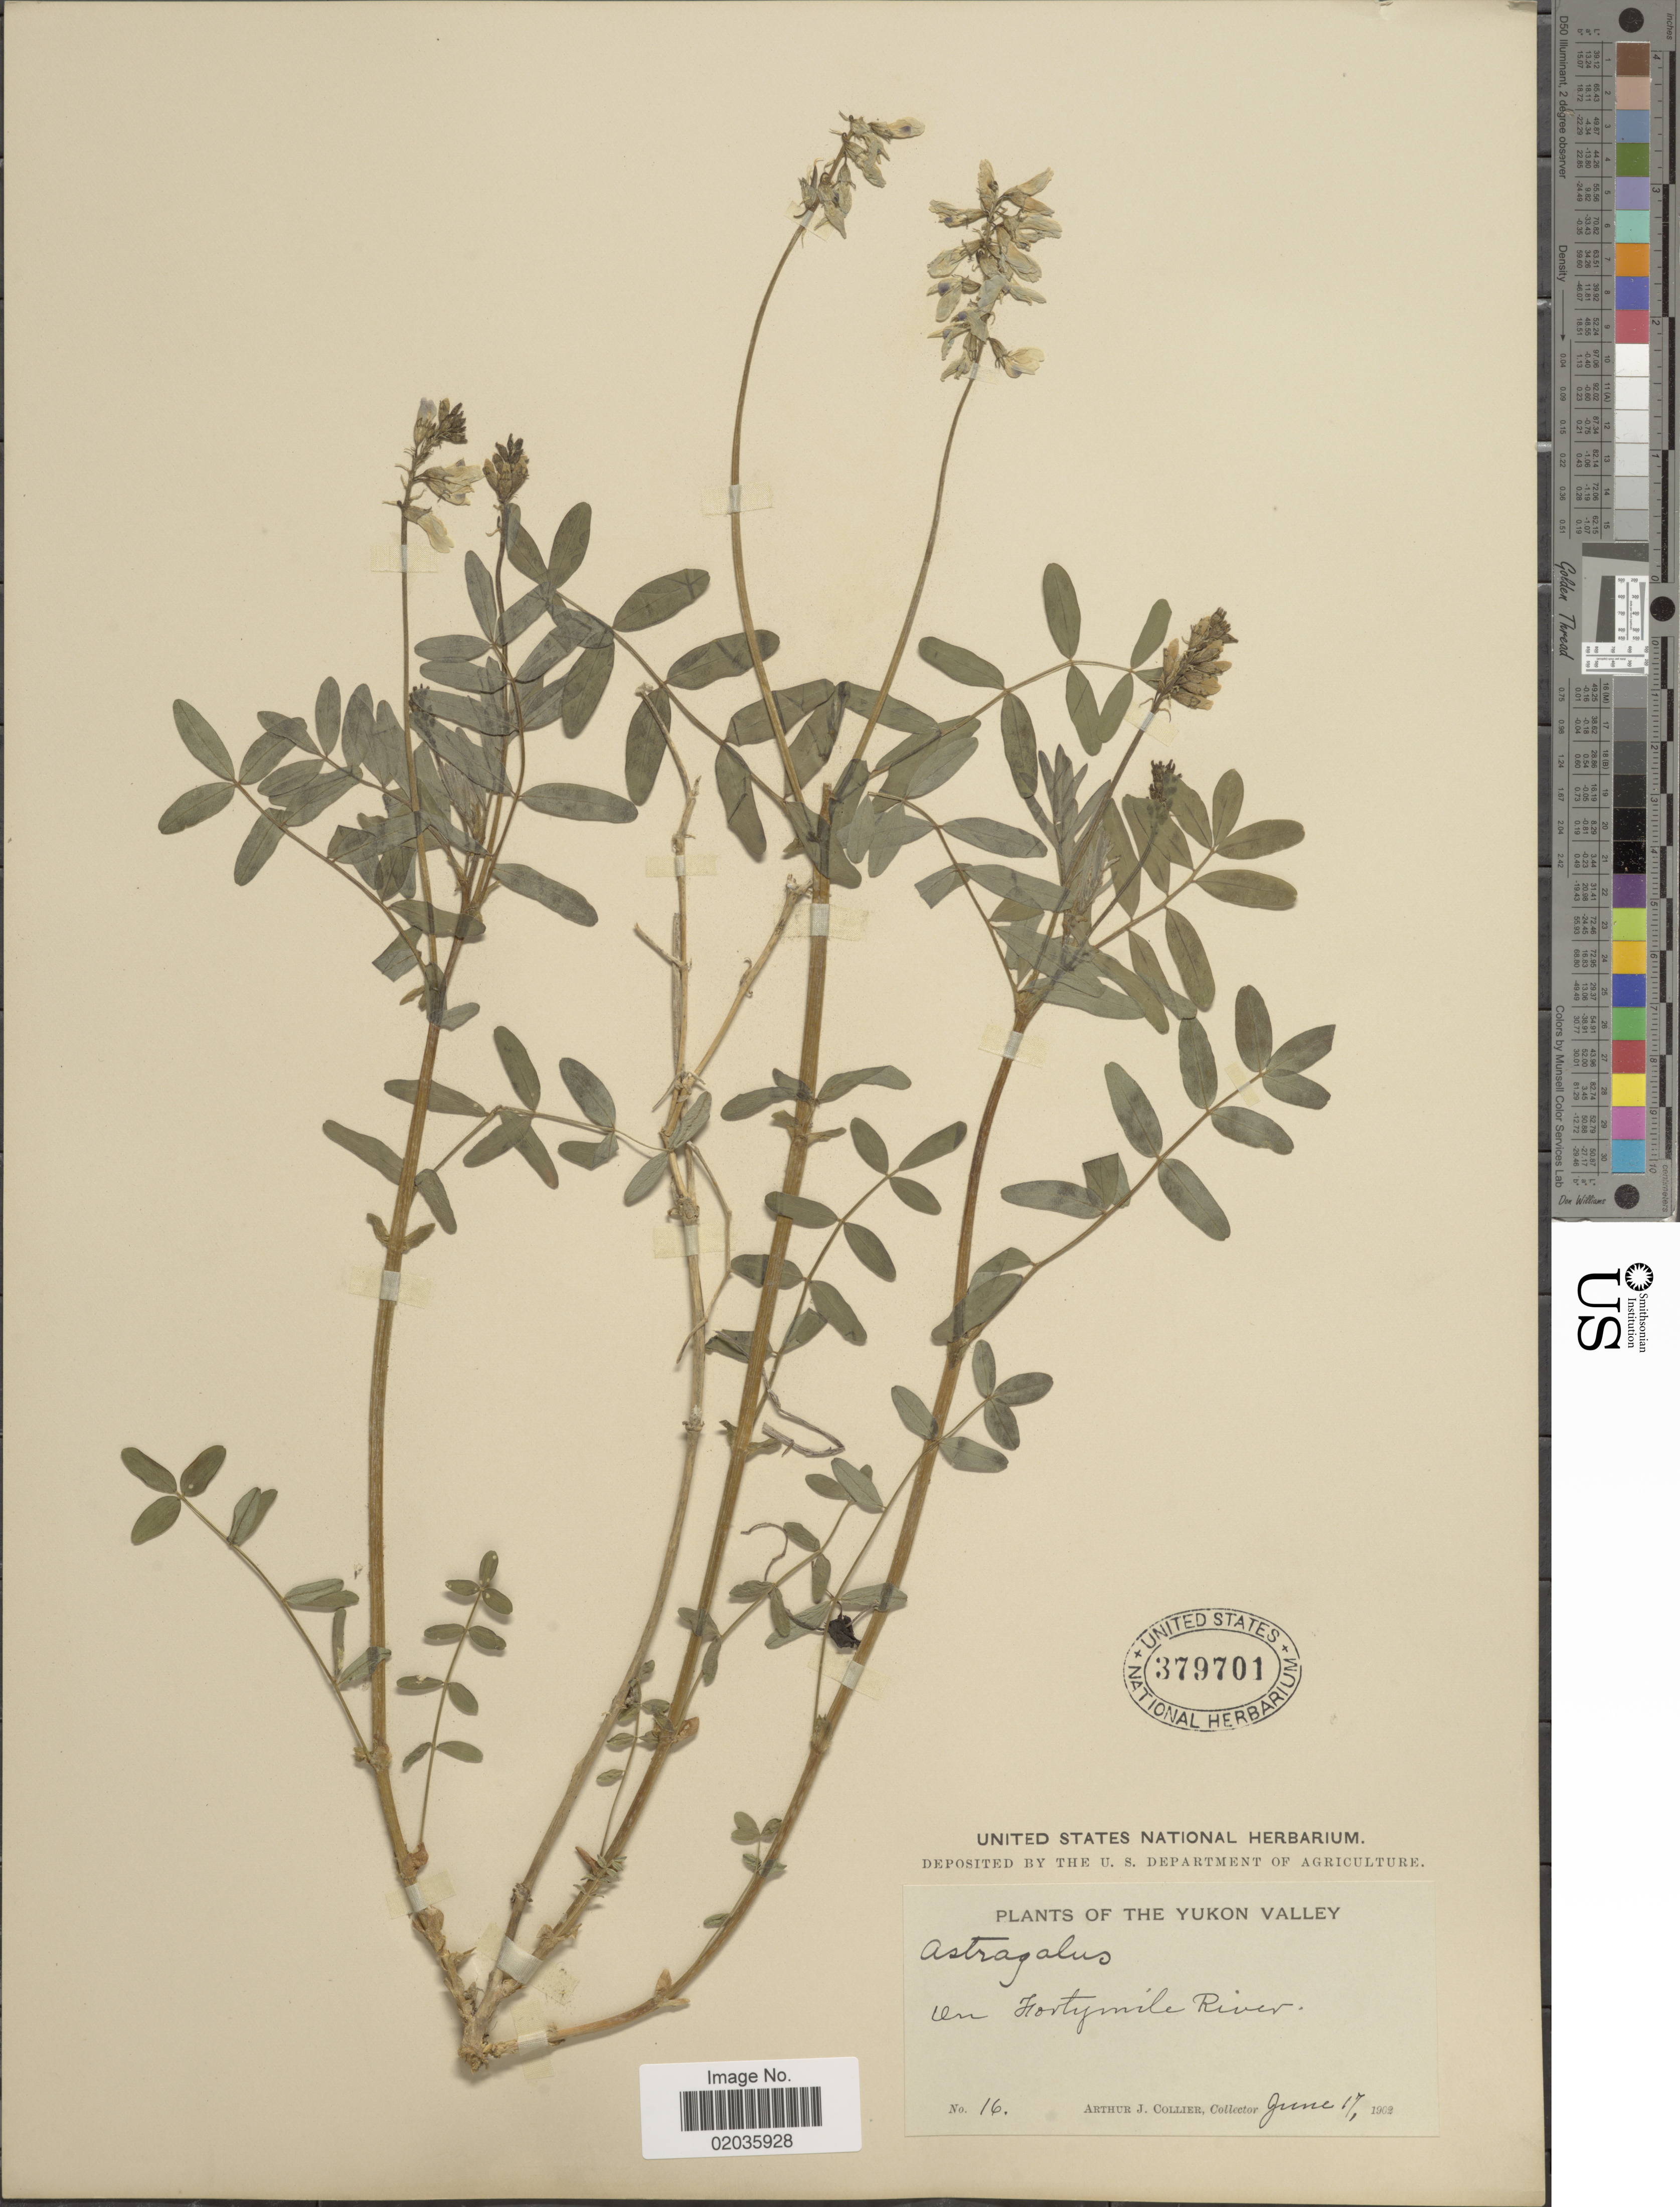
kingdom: Plantae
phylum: Tracheophyta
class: Magnoliopsida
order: Fabales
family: Fabaceae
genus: Astragalus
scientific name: Astragalus sp.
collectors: A. Collier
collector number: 16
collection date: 1902-06-17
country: Canada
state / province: Yukon Territory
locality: Yukon valley On Fortymile River.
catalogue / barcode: US 379701